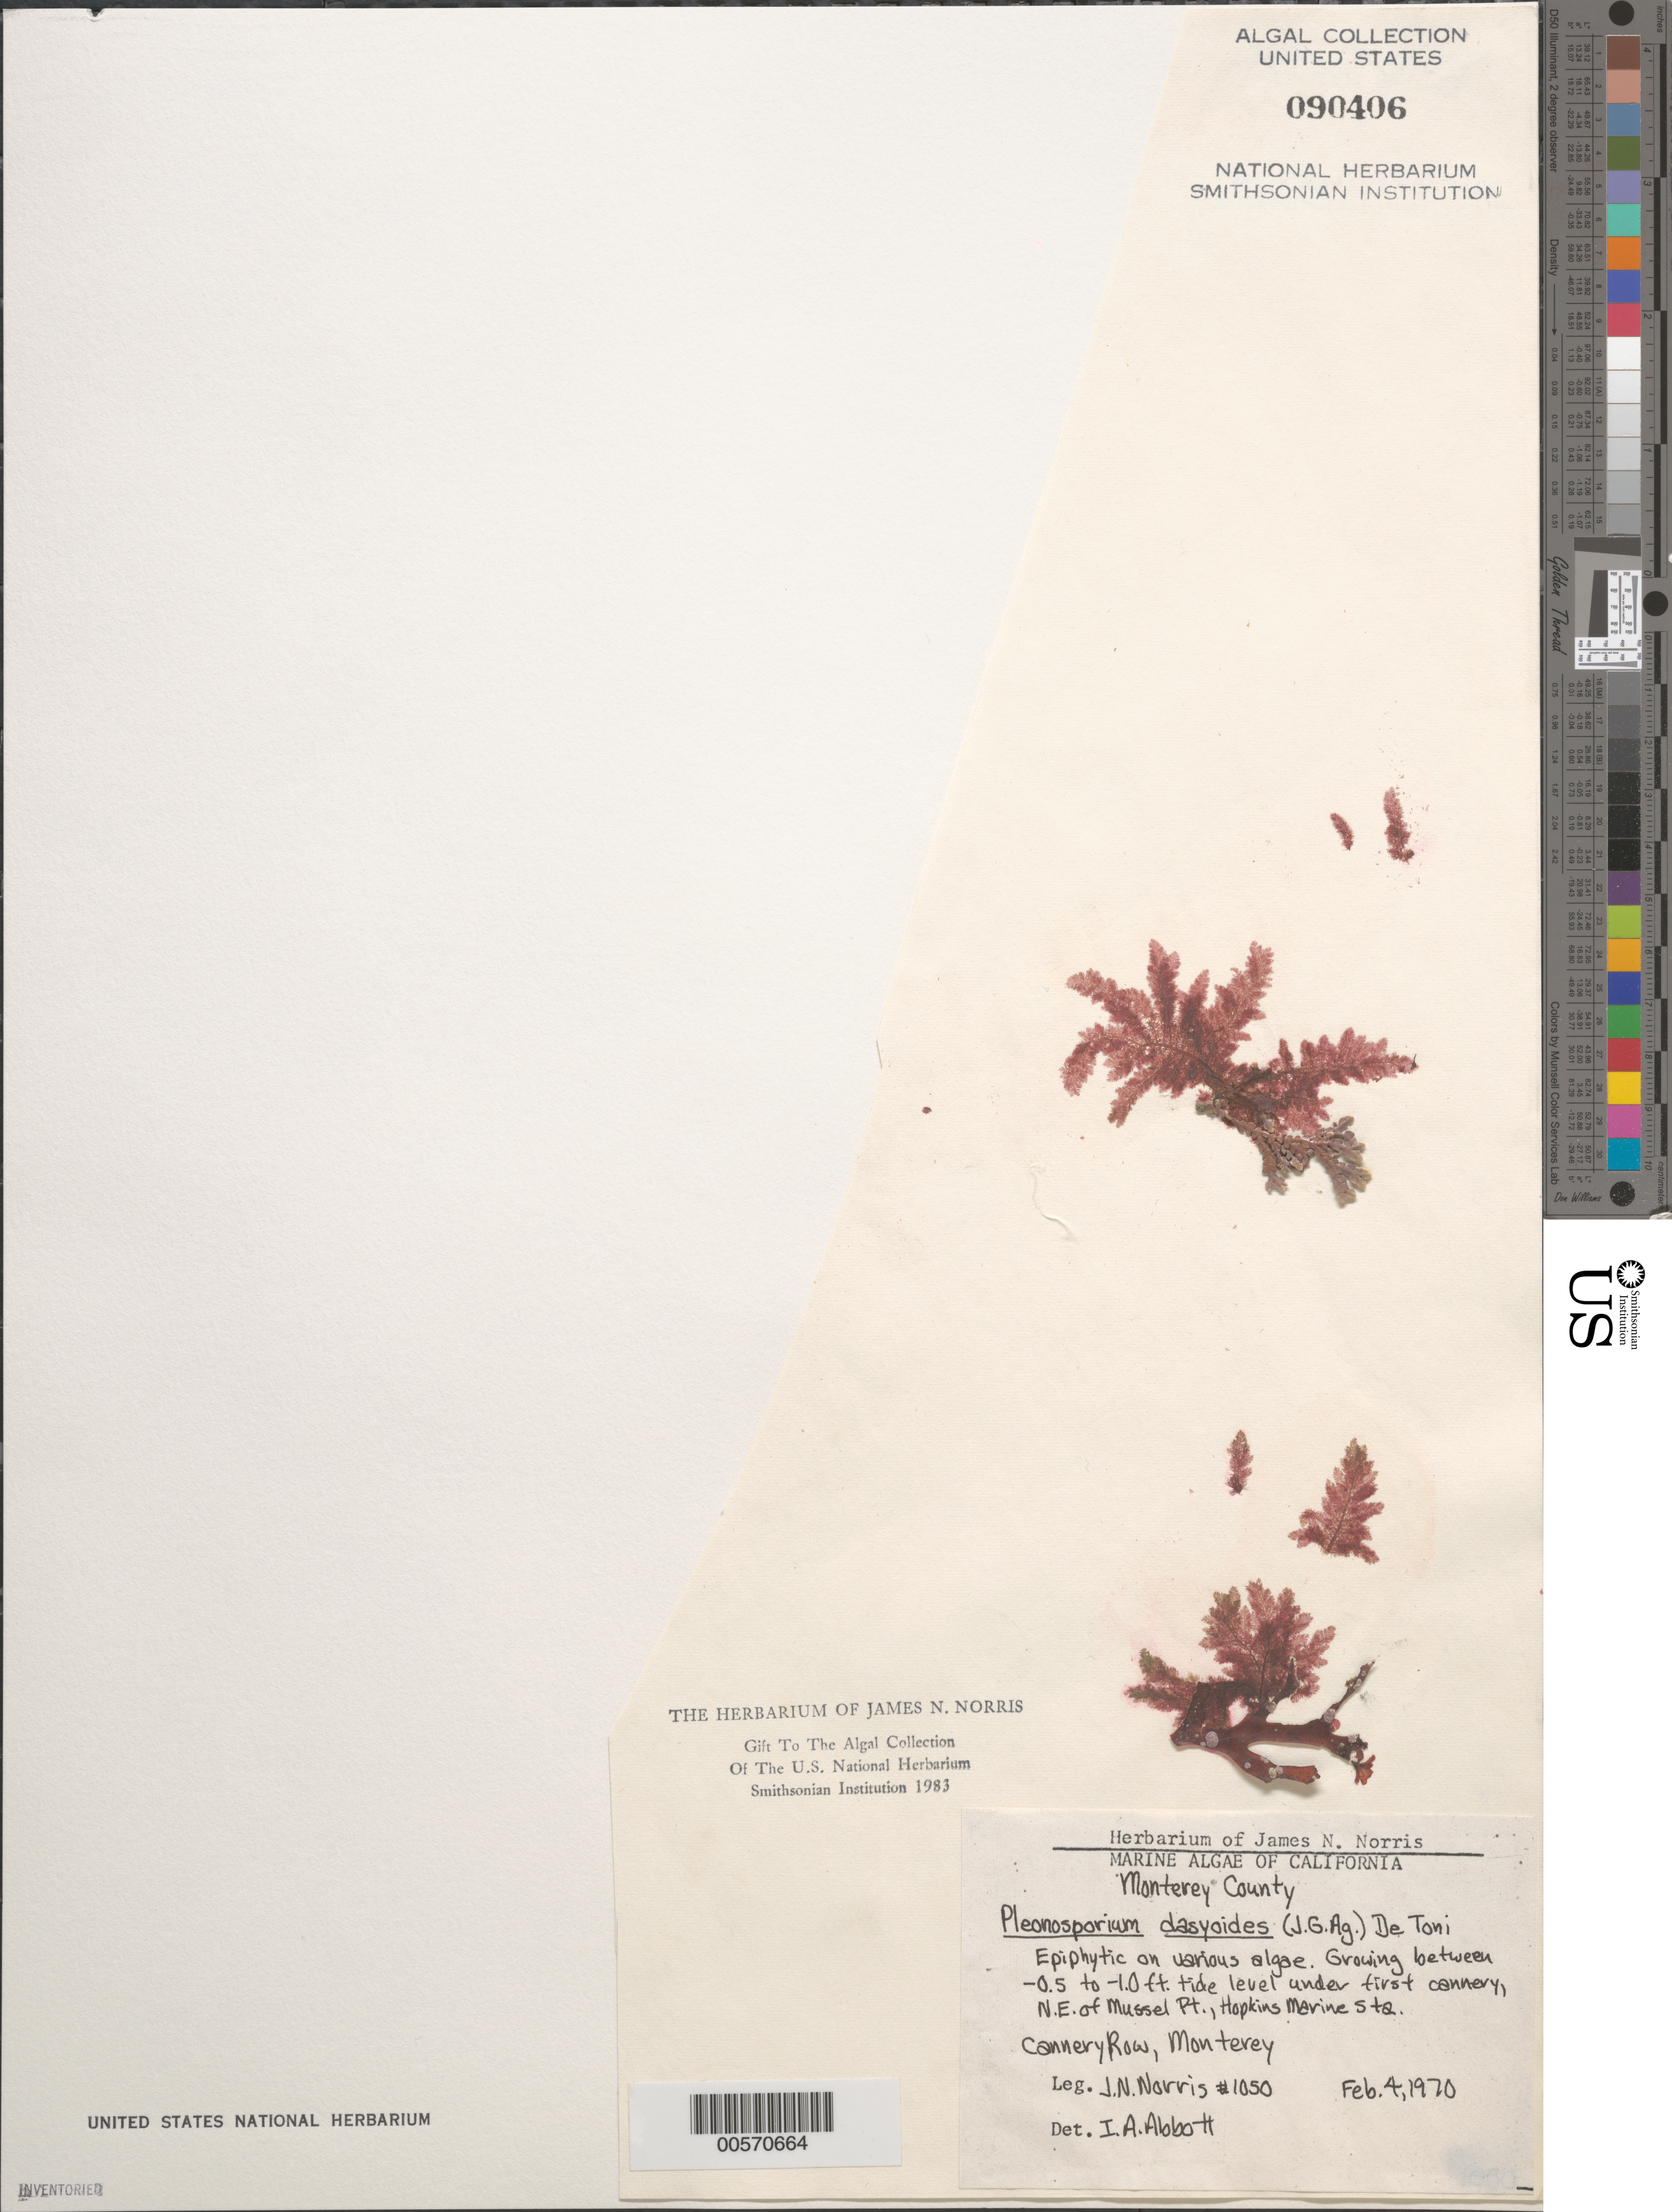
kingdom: Plantae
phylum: Rhodophyta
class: Florideophyceae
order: Ceramiales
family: Wrangeliaceae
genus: Pleonosporium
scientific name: Pleonosporium squarrulosum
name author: (Harv.) I.A. Abbott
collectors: J. N. Norris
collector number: JN-1050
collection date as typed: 04 Feb 1970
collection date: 1970-02-04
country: United States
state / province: California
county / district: Monterey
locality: Cannery Row, Monterey, northeast of Mussel Point, Hopkins Marine Station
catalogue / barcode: US 90406